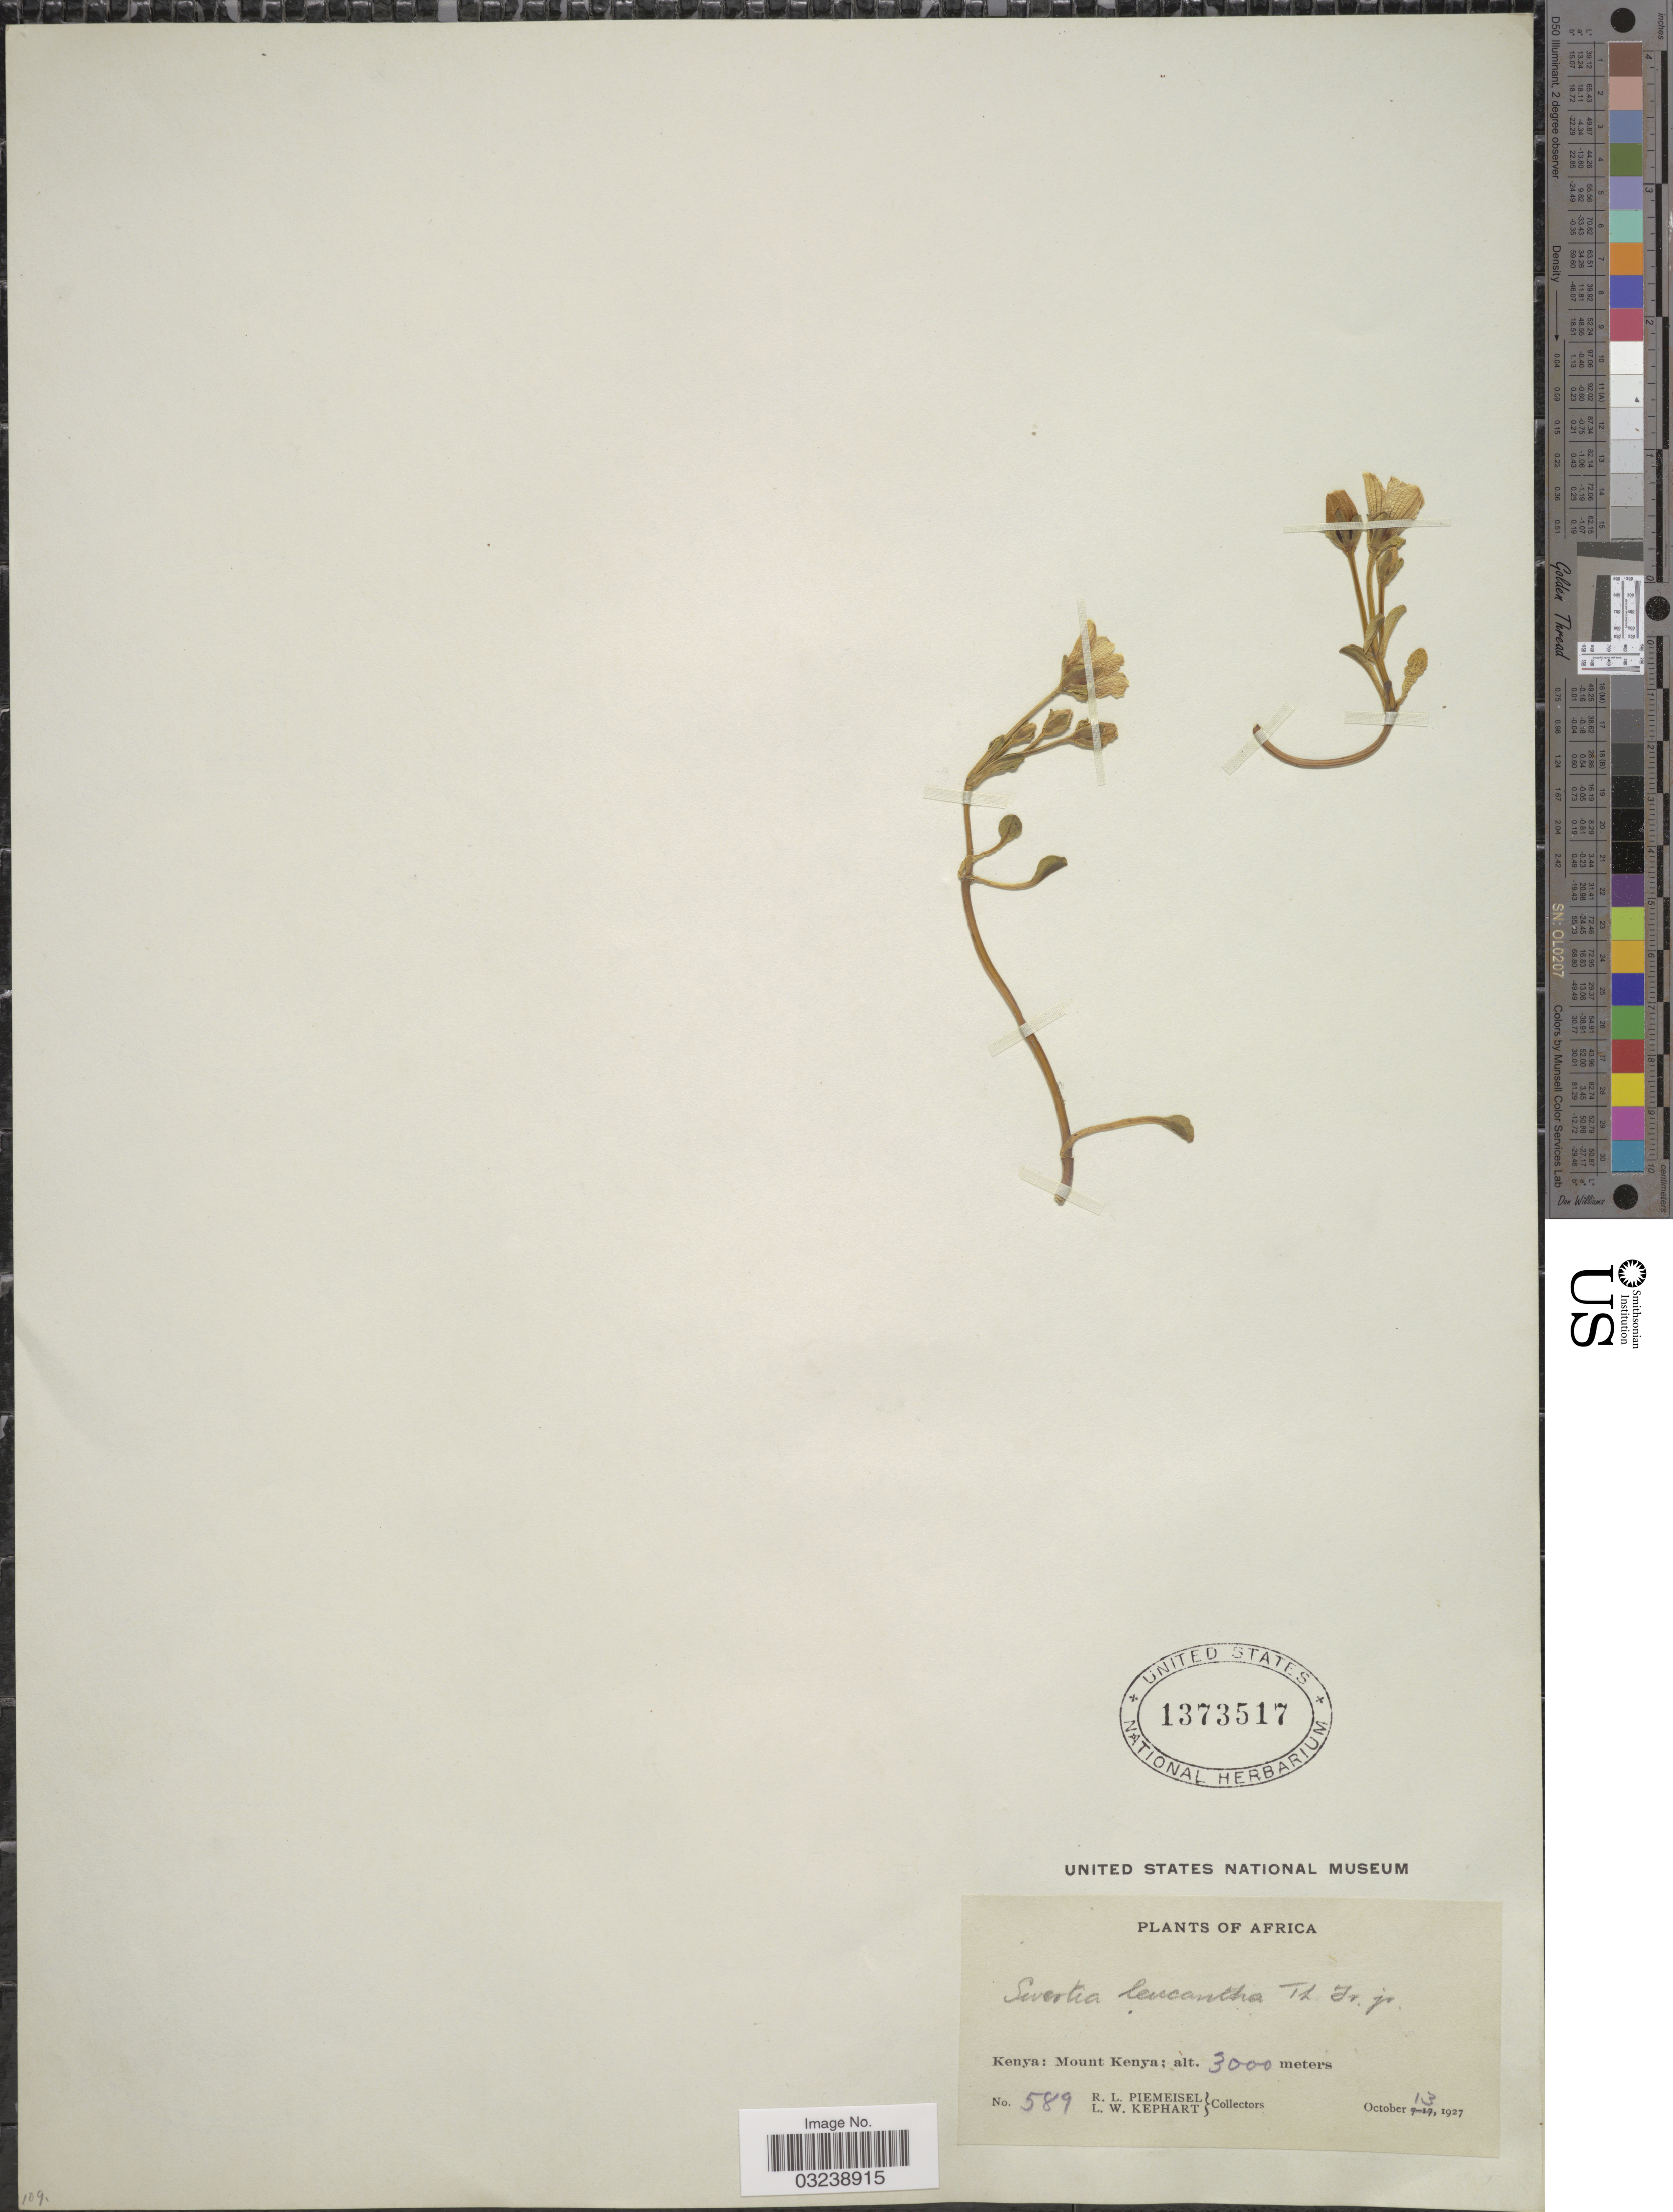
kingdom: Plantae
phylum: Tracheophyta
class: Magnoliopsida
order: Gentianales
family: Gentianaceae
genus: Swertia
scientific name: Swertia leucantha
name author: T.C.E. Fr.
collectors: R. L. Piemeisel & L. W. Kephart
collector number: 589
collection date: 1927-10-13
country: Kenya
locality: Mount Kenya.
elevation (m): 3000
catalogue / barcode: US 1373517